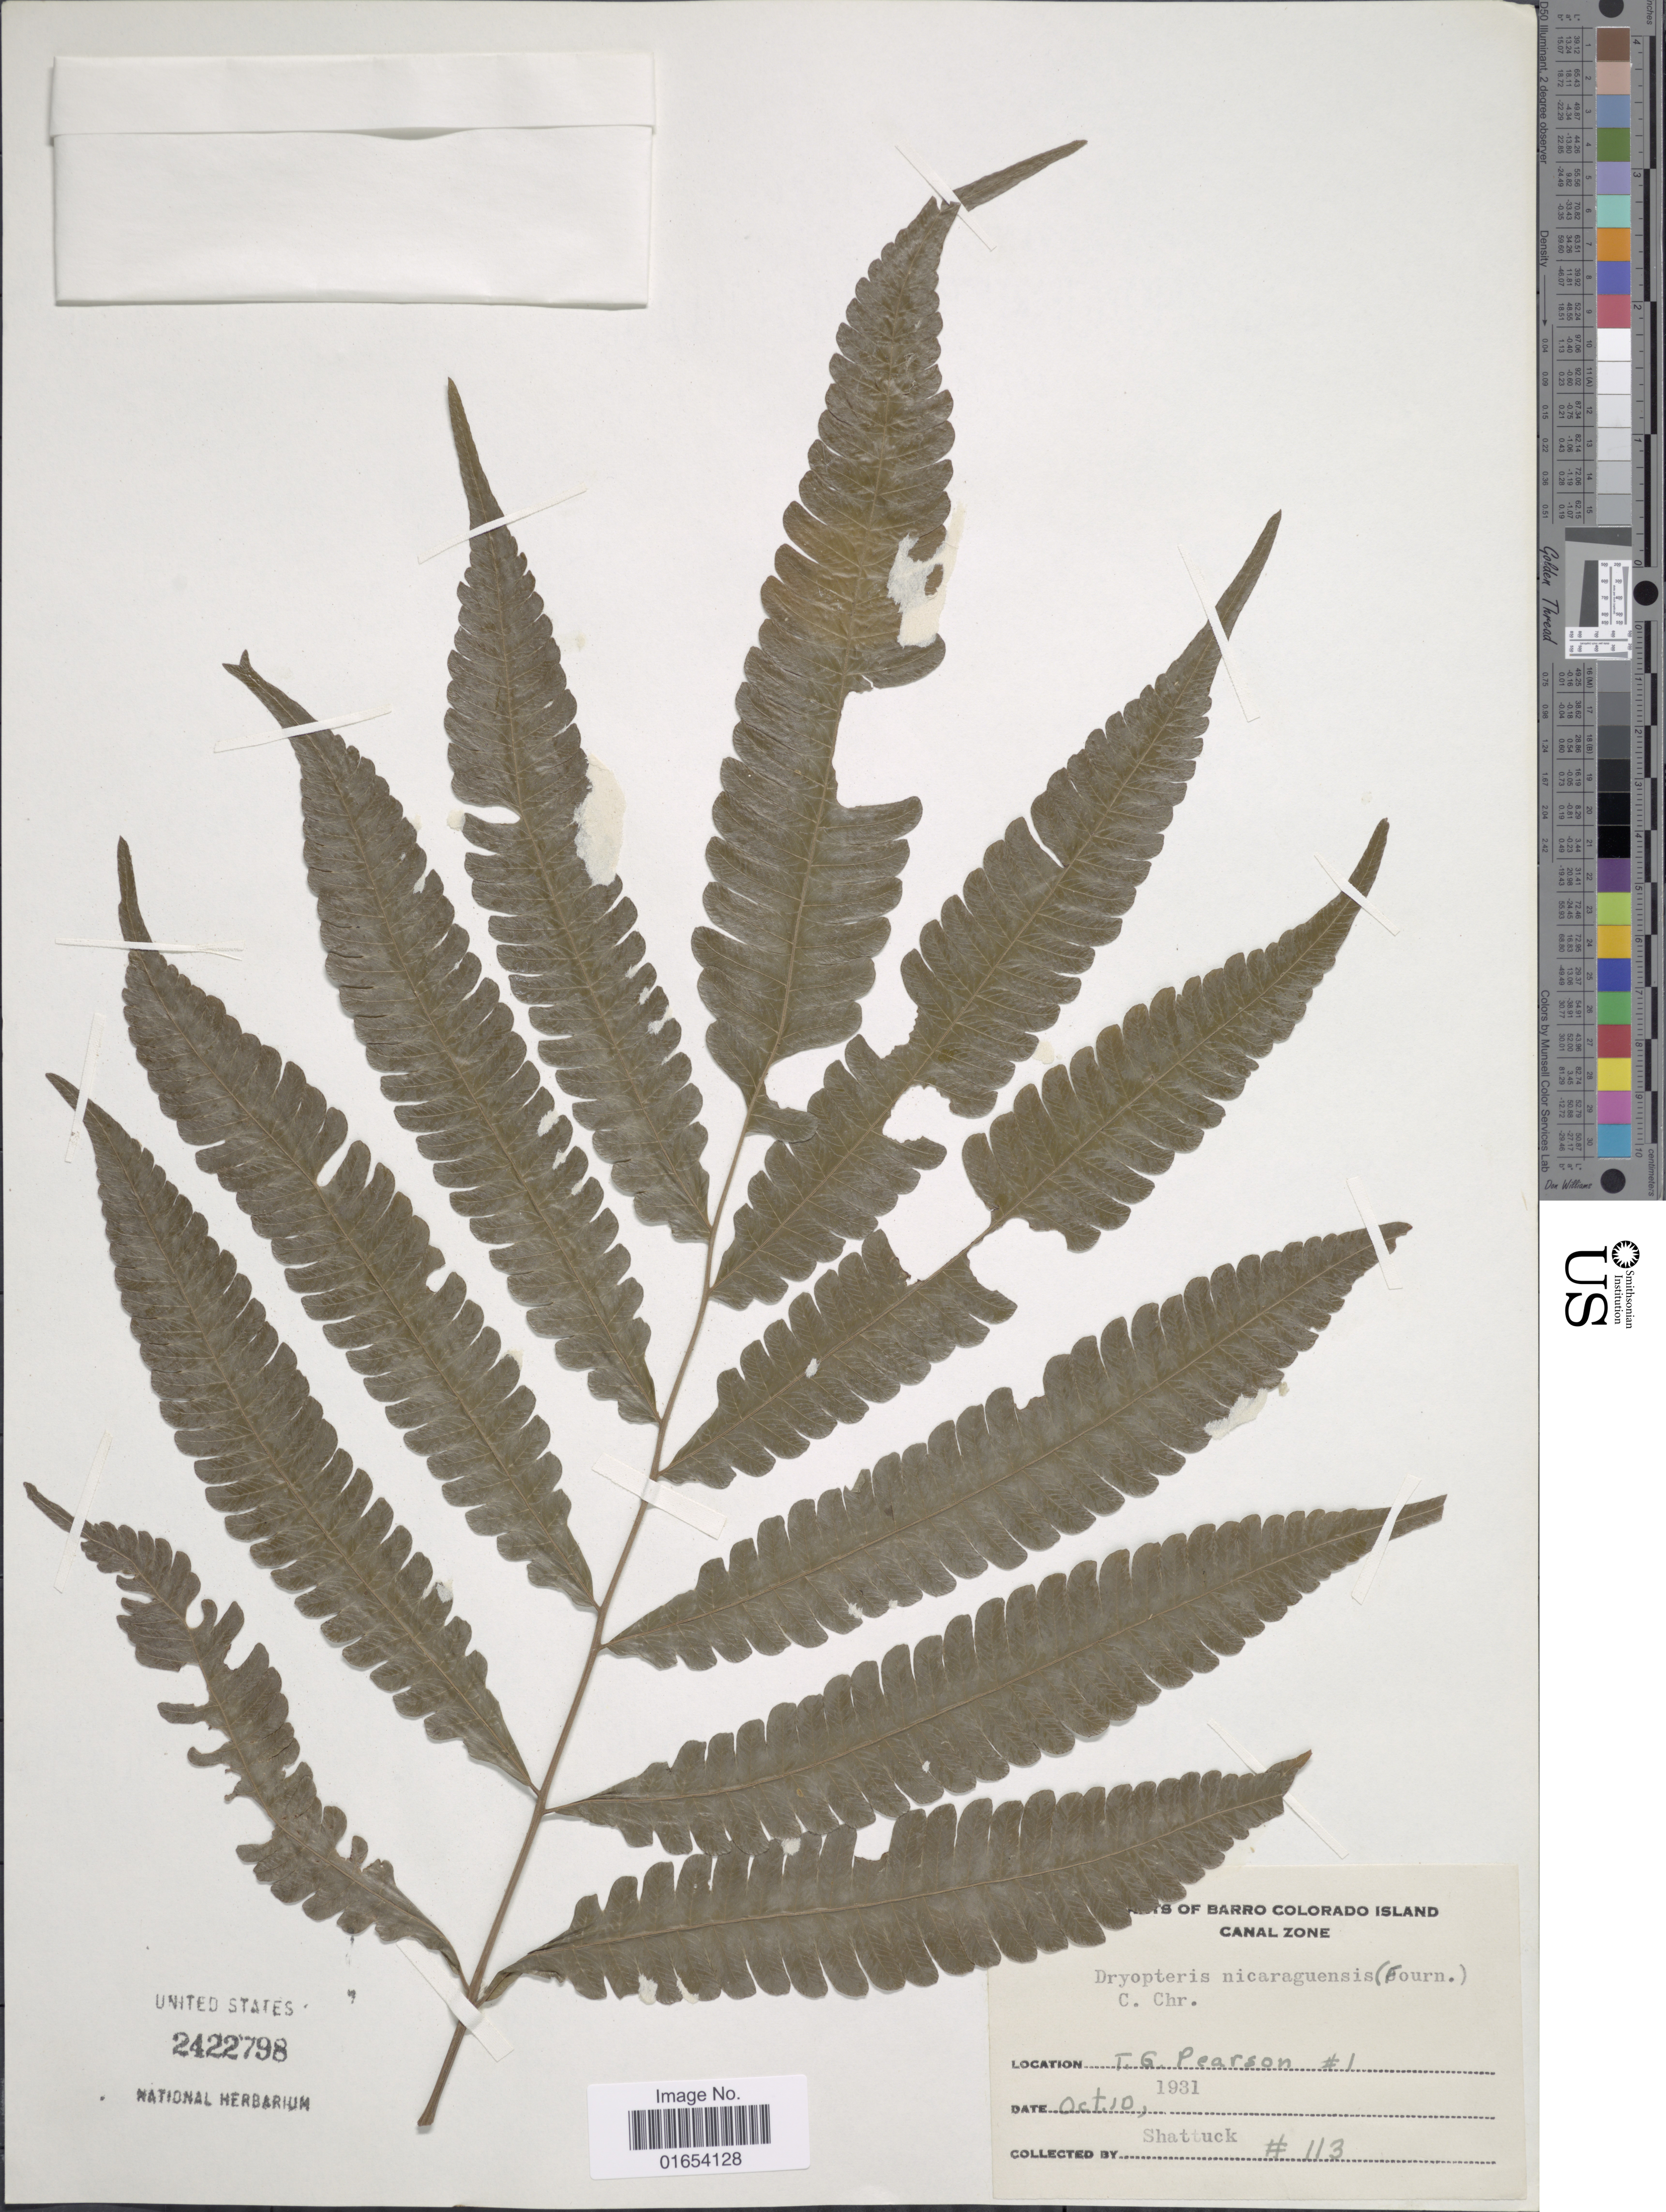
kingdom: Plantae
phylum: Tracheophyta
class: Polypodiopsida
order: Polypodiales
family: Thelypteridaceae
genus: Goniopteris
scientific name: Goniopteris nicaraguensis (C. Chr.) comb. nov., ined 2015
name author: (C. Chr.)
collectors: Shattuck, --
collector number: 113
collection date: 1931-10-10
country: Panama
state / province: Panamá Oeste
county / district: Canal Zone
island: Barro Colorado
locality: Barro Colorado Island, T.G. Pearson #1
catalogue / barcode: US 2422798